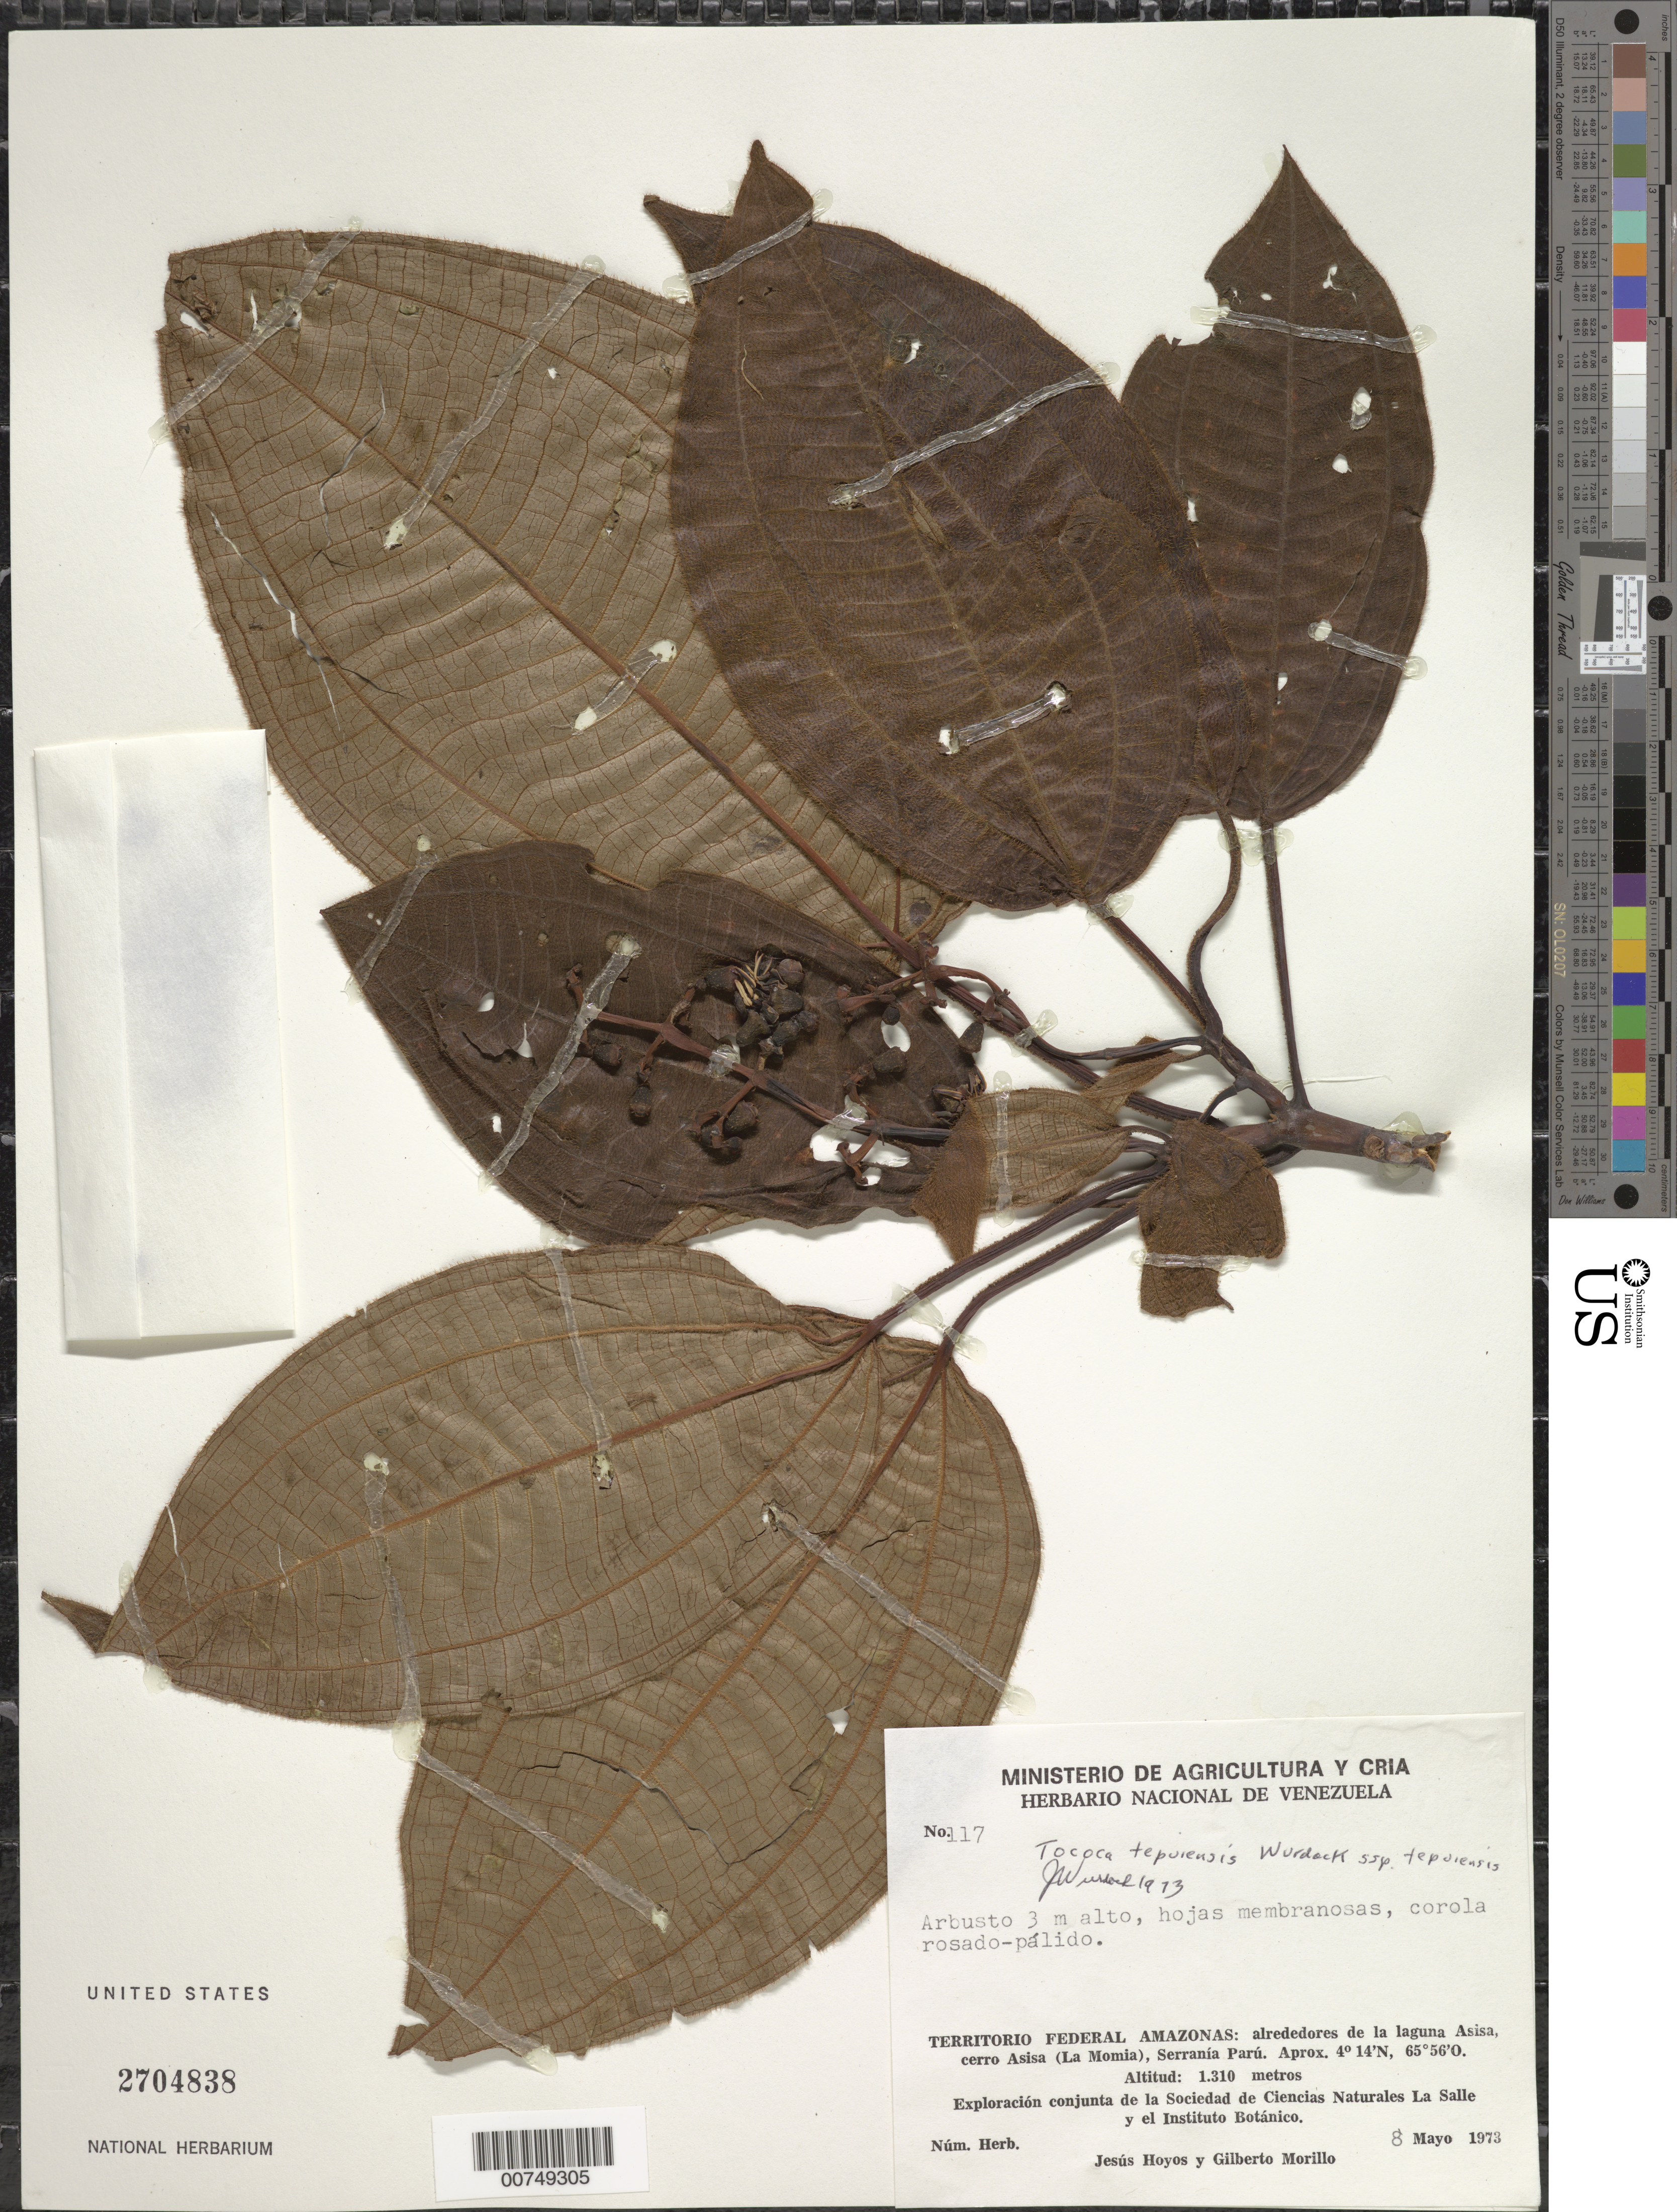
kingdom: Plantae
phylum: Tracheophyta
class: Magnoliopsida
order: Myrtales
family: Melastomataceae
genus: Tococa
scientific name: Tococa tepuiensis subsp. tepuiensis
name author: Wurdack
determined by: Wurdack, John J., (US), US (UNITED STATES)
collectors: J. Hoyos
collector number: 117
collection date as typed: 8-May-73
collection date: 1973-05-08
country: Venezuela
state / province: Amazonas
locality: Serranía Parú, Laguna Asisa, cerro Asisa (La Momia)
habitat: Exploracion conjunta de la Sociedad de Ciencias Naturales La Salle y el Instituto Botanico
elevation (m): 1310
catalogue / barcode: US 2704838